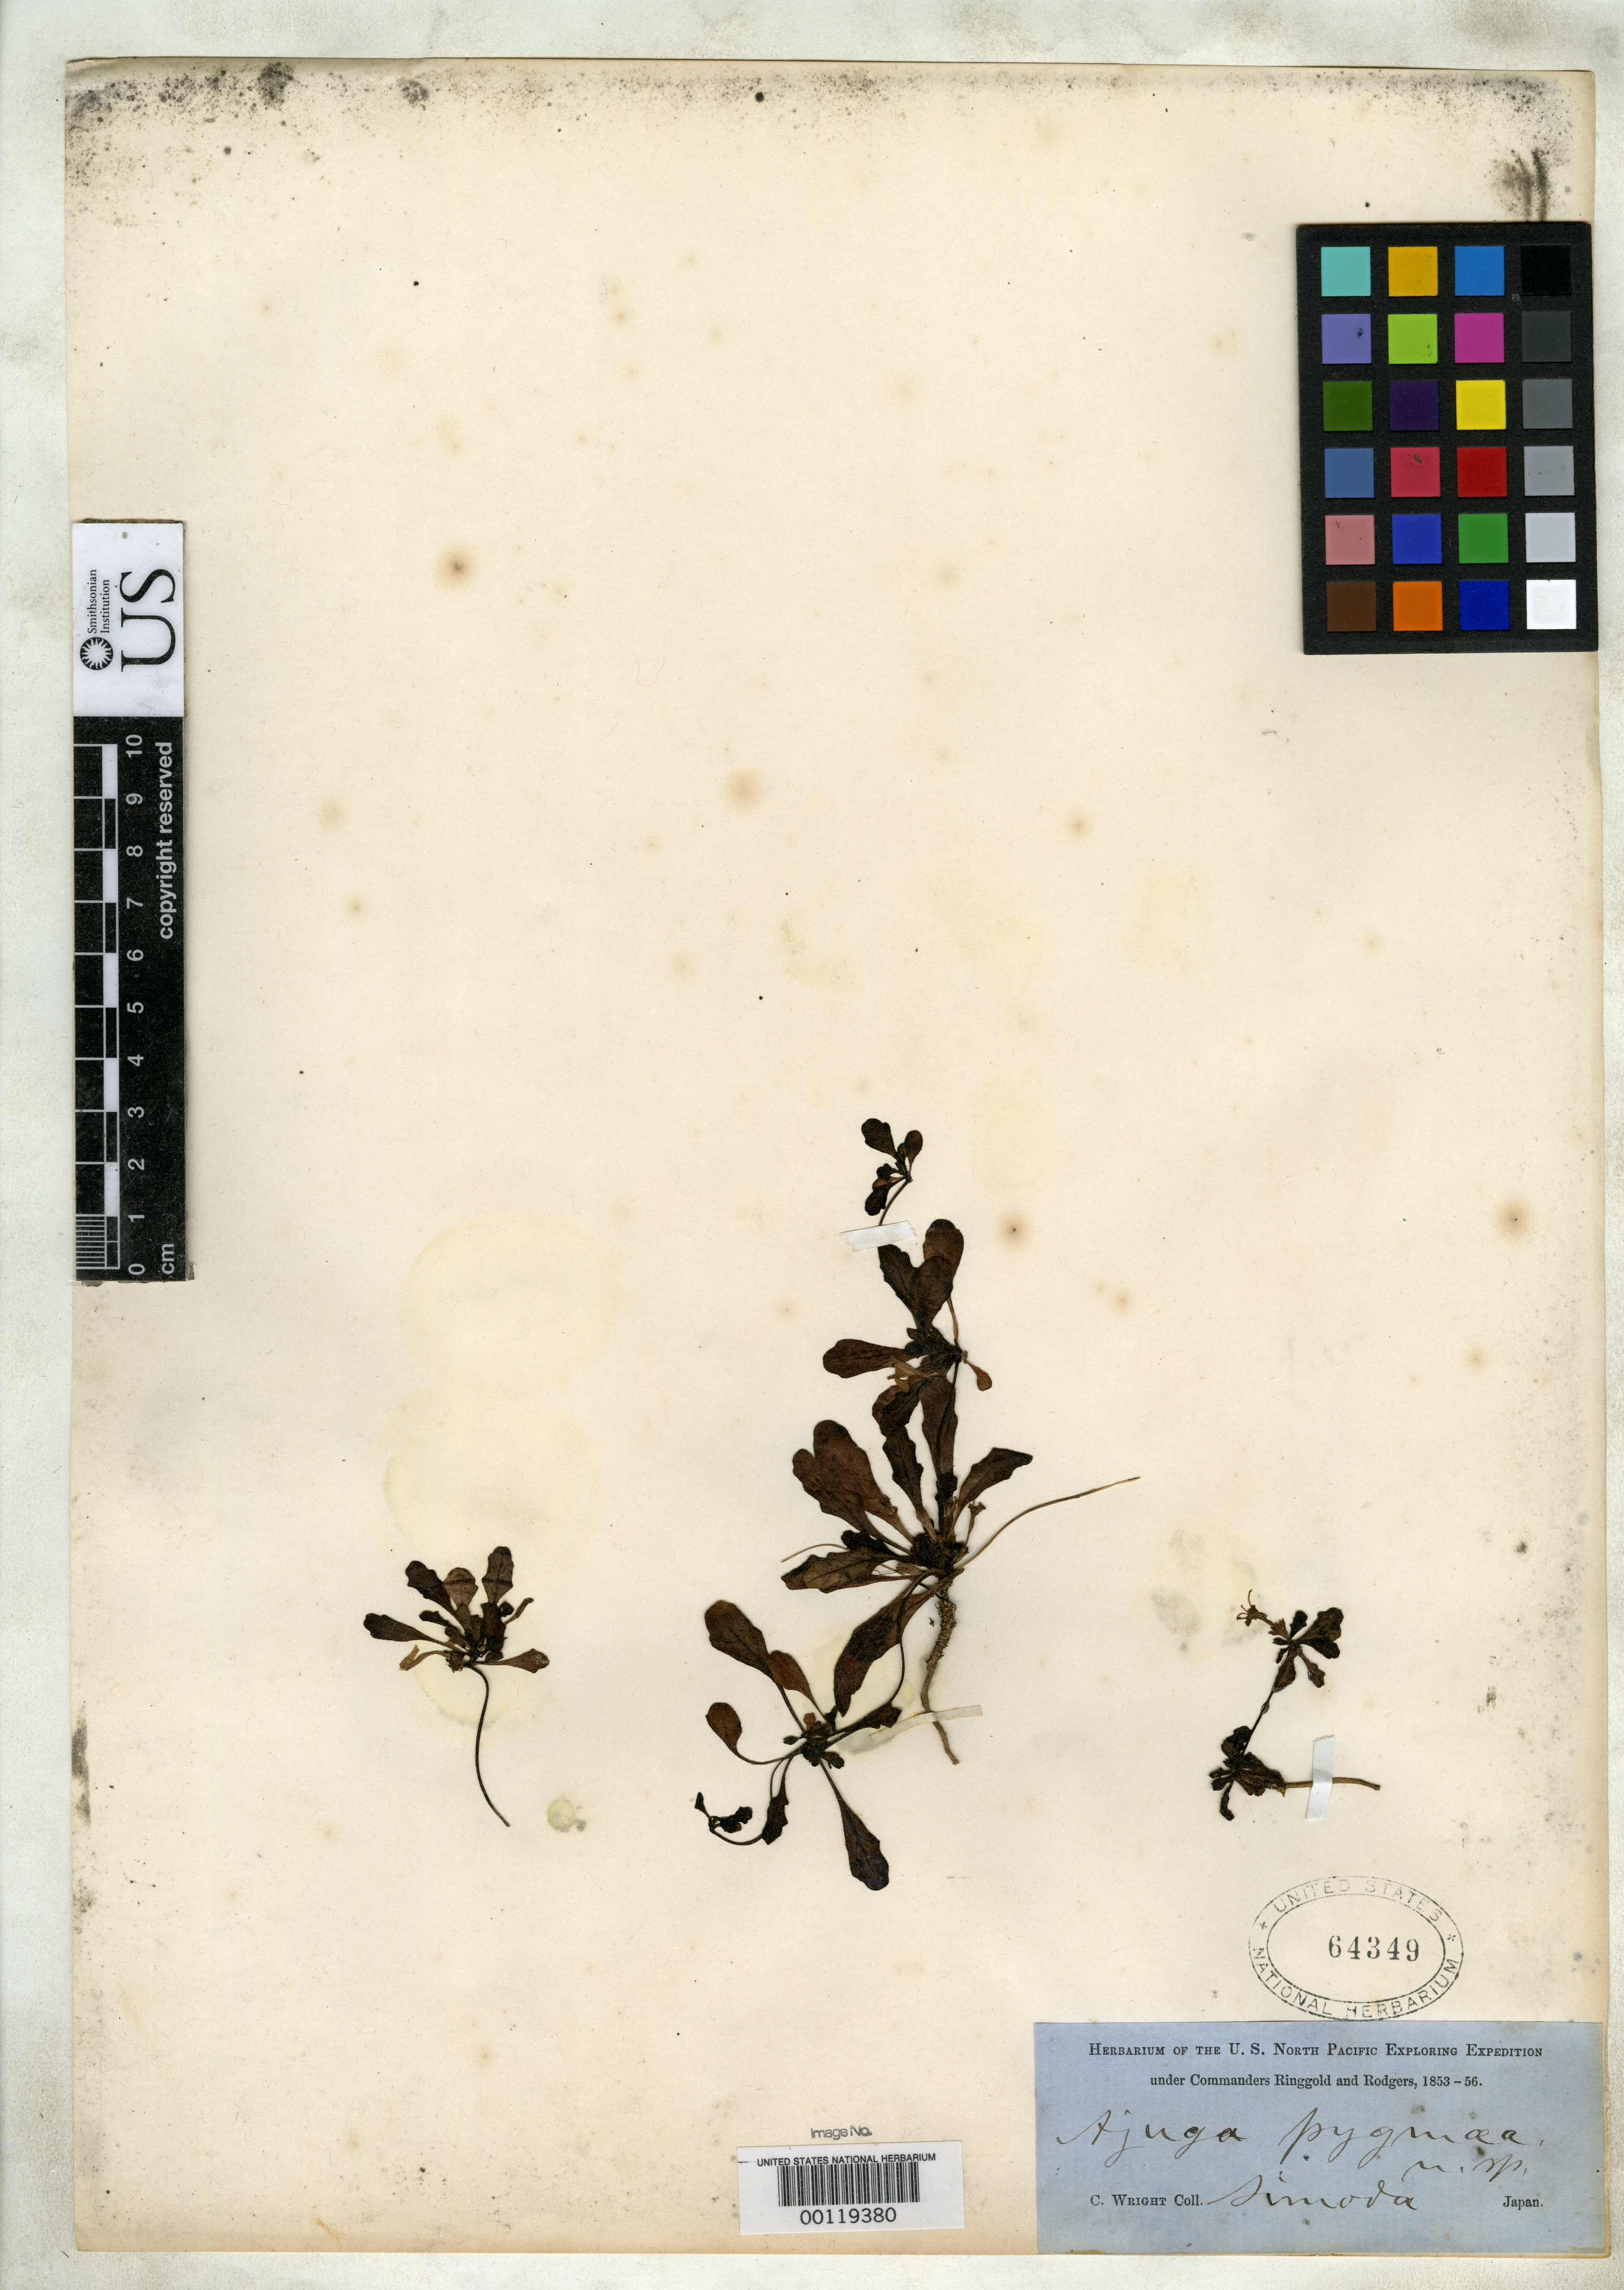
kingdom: Plantae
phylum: Tracheophyta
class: Magnoliopsida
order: Lamiales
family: Lamiaceae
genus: Ajuga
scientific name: Ajuga pygmaea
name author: A. Gray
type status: Isotype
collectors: C. Wright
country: Japan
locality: Simoda.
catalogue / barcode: US 64349